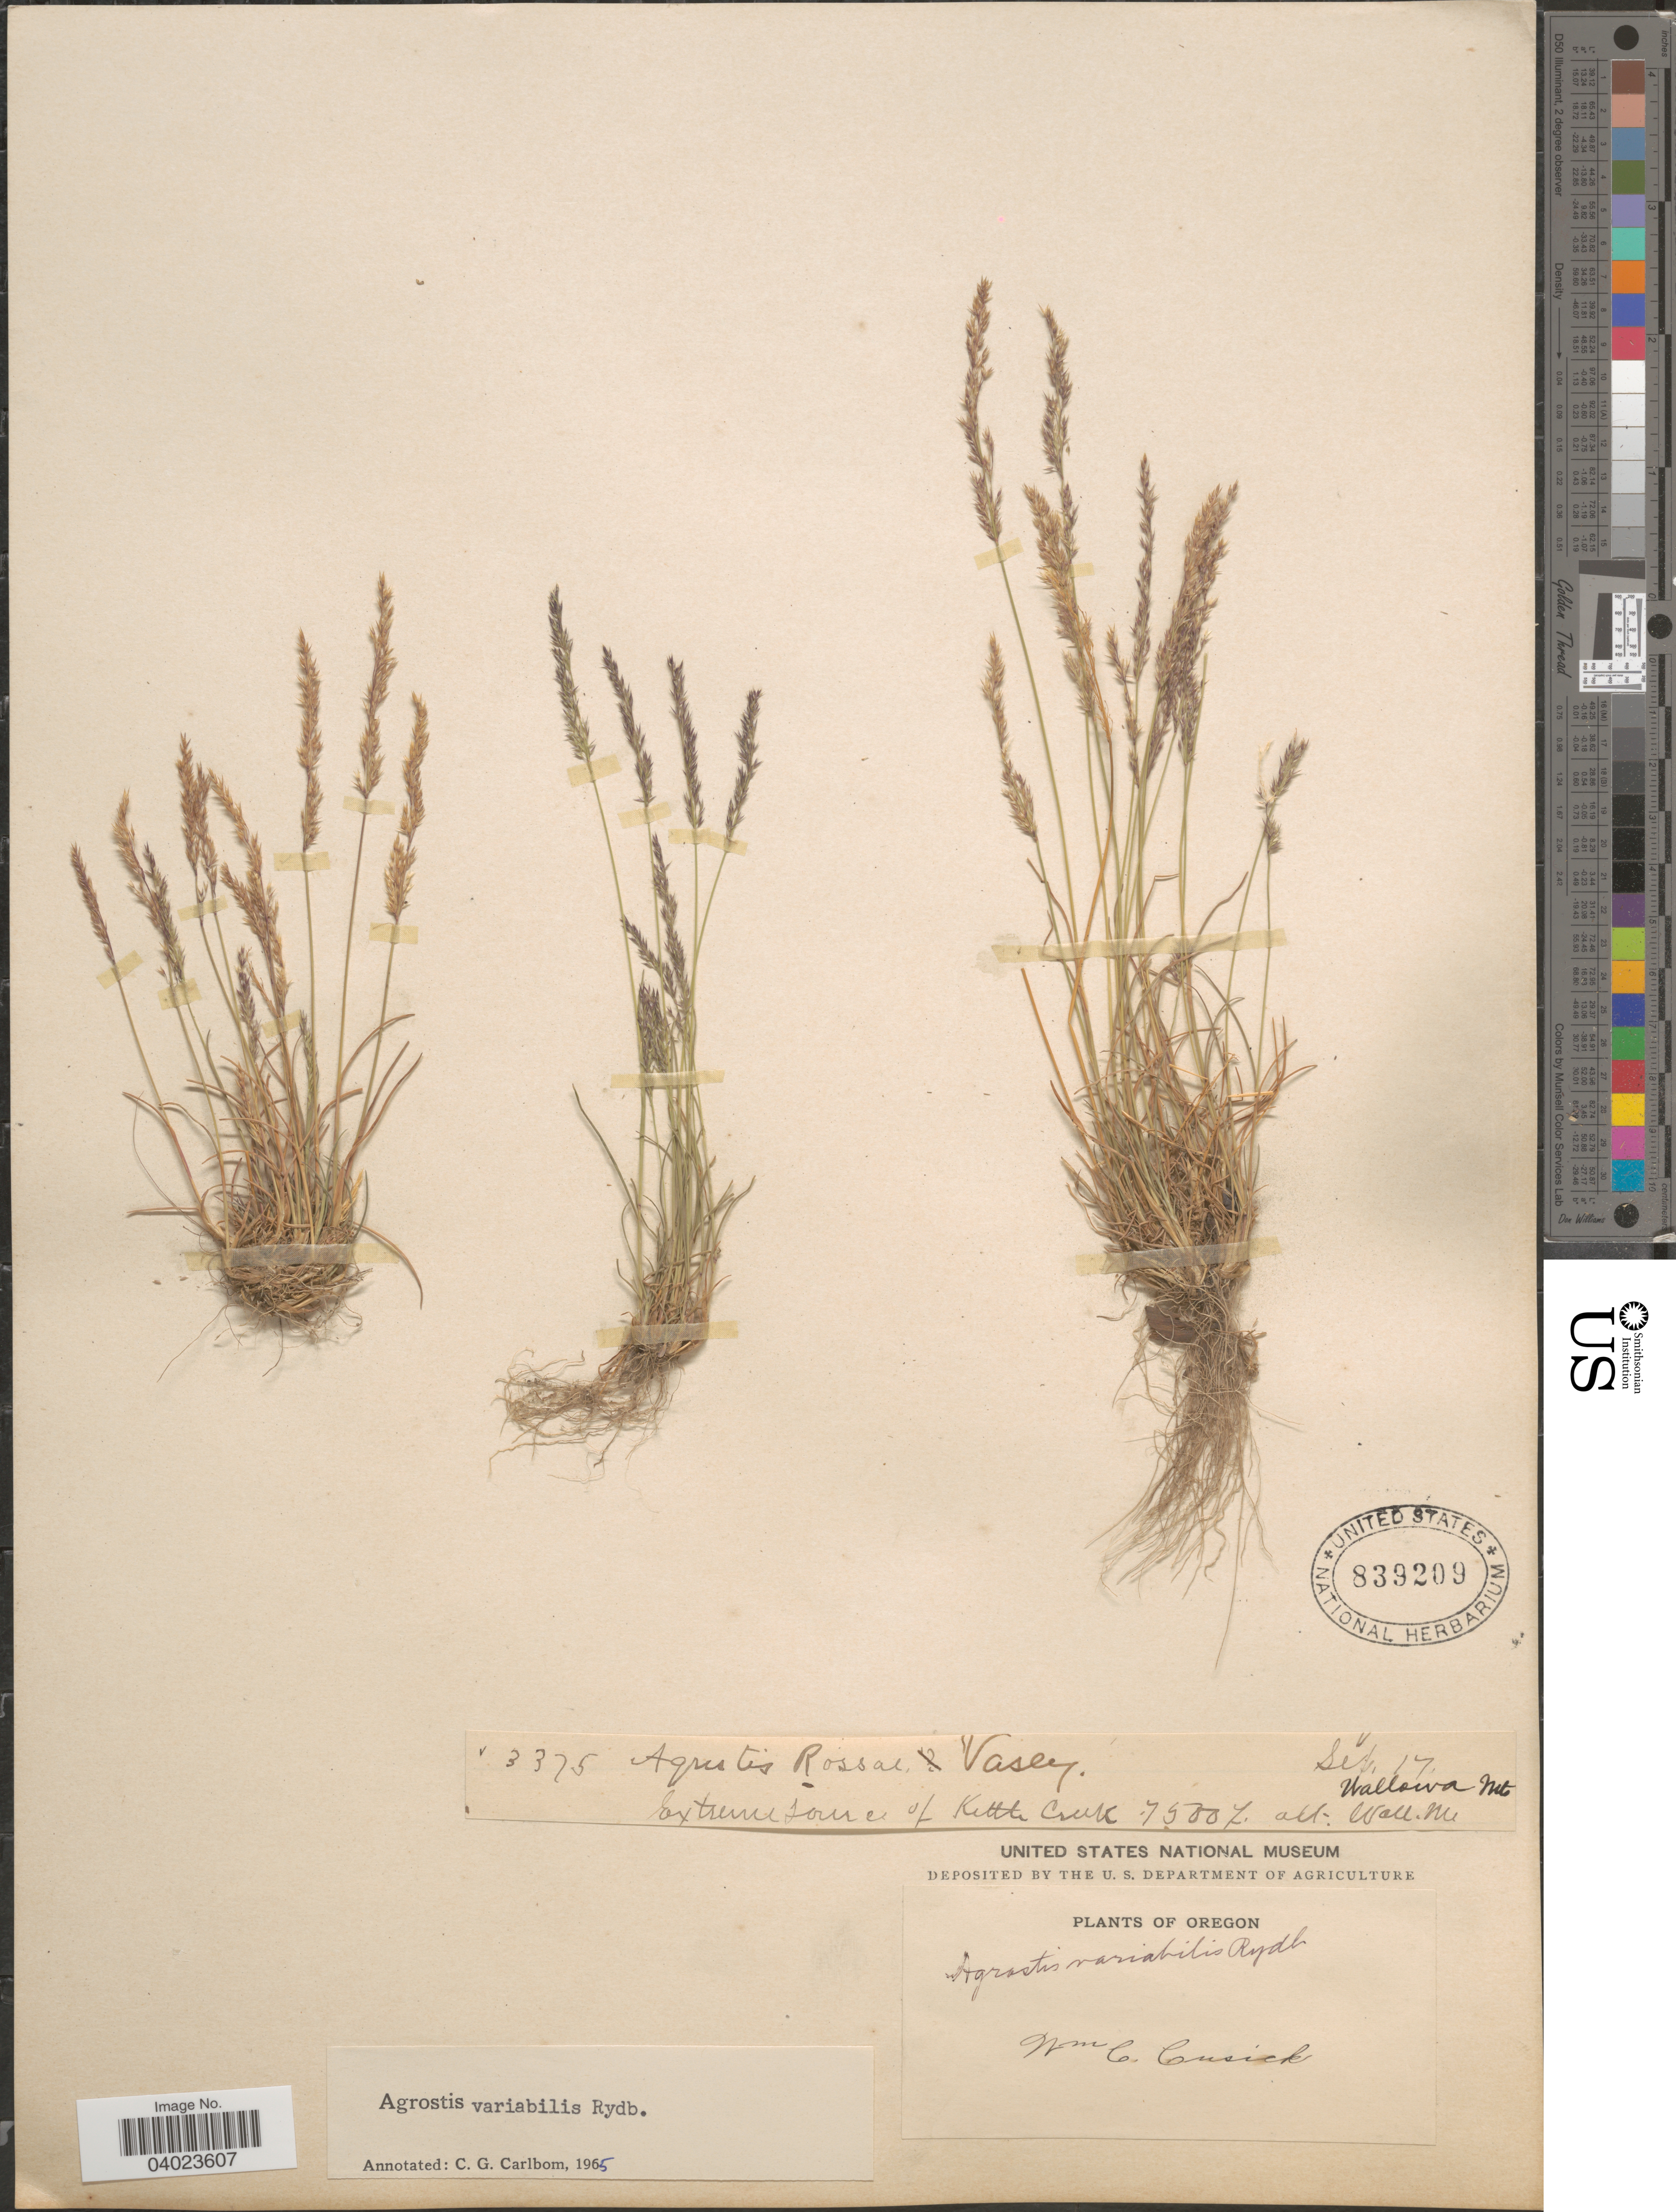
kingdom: Plantae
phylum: Tracheophyta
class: Liliopsida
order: Poales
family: Poaceae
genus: Agrostis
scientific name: Agrostis variabilis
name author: Rydb.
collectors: W. C. Cusick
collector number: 3375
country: United States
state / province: Oregon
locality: Extreme source of Kettle Creek. Wallowa Mt.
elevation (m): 2286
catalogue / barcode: US 839209